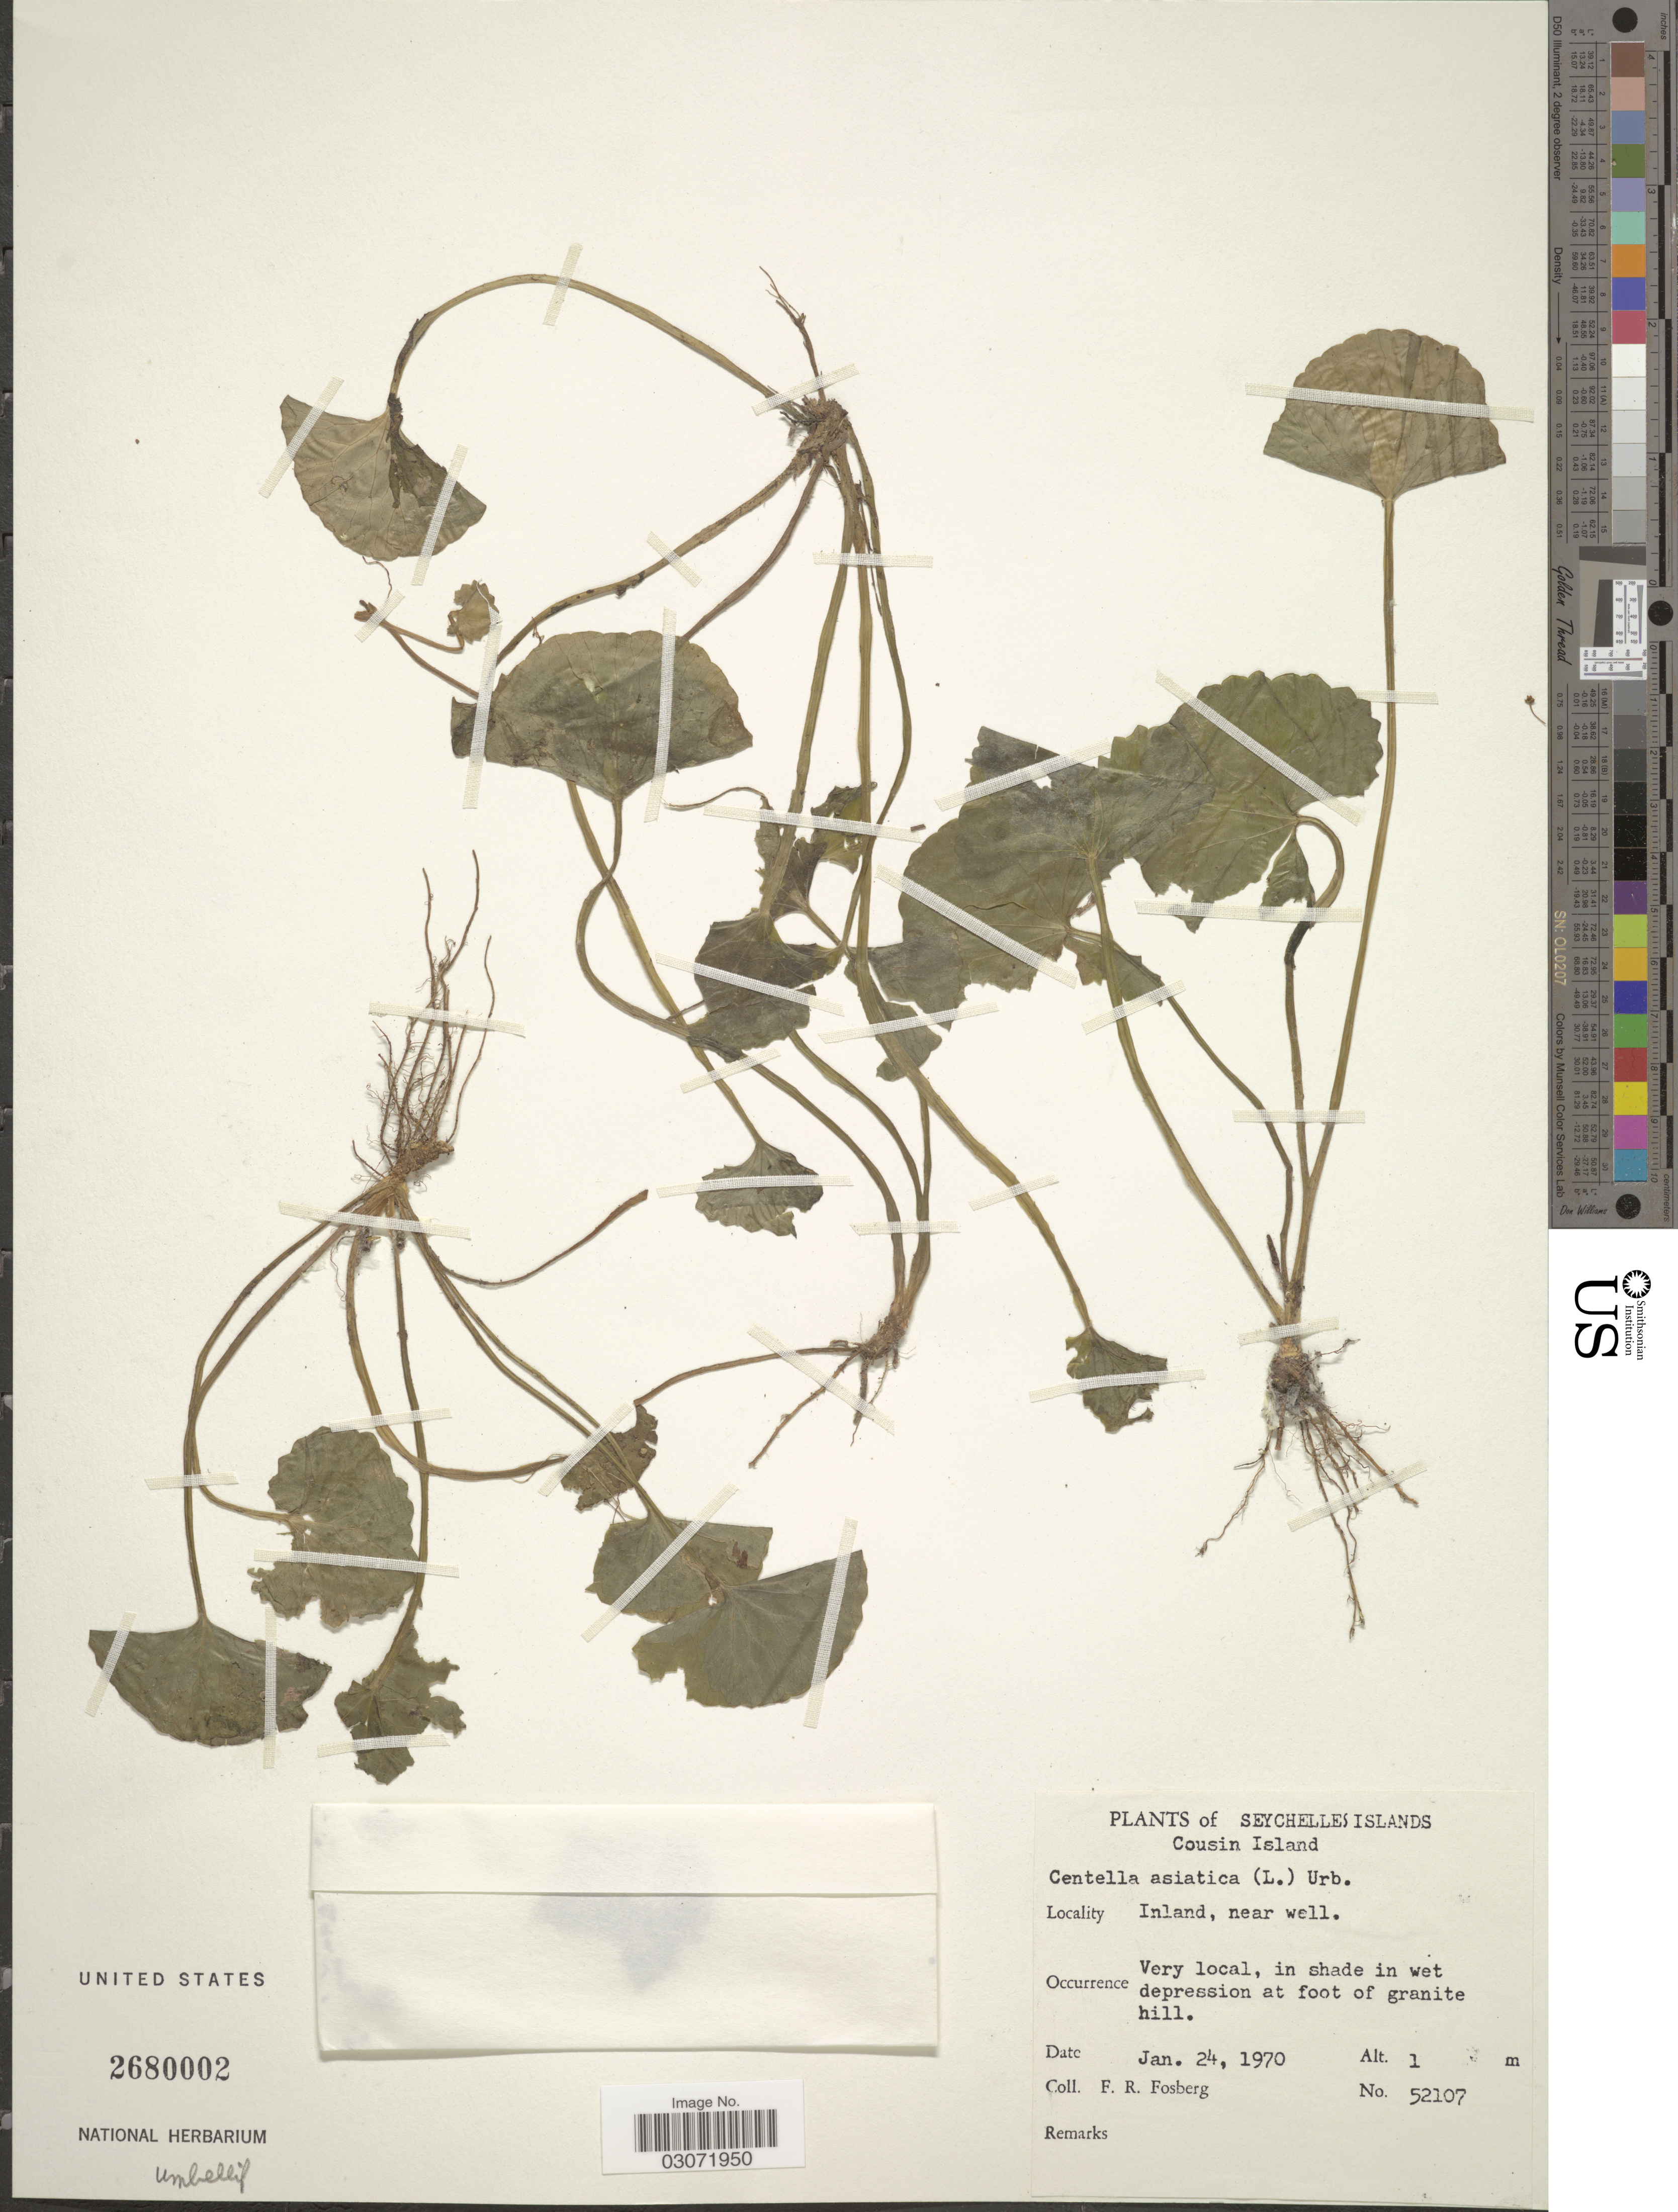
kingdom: Plantae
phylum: Tracheophyta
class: Magnoliopsida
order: Apiales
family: Apiaceae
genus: Centella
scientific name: Centella asiatica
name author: (L.) Urb.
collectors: F. R. Fosberg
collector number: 52107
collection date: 1970-01-24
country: Seychelles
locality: Seychelles Islands, Cousin Island. Inland, near well.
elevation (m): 1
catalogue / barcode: US 2680002